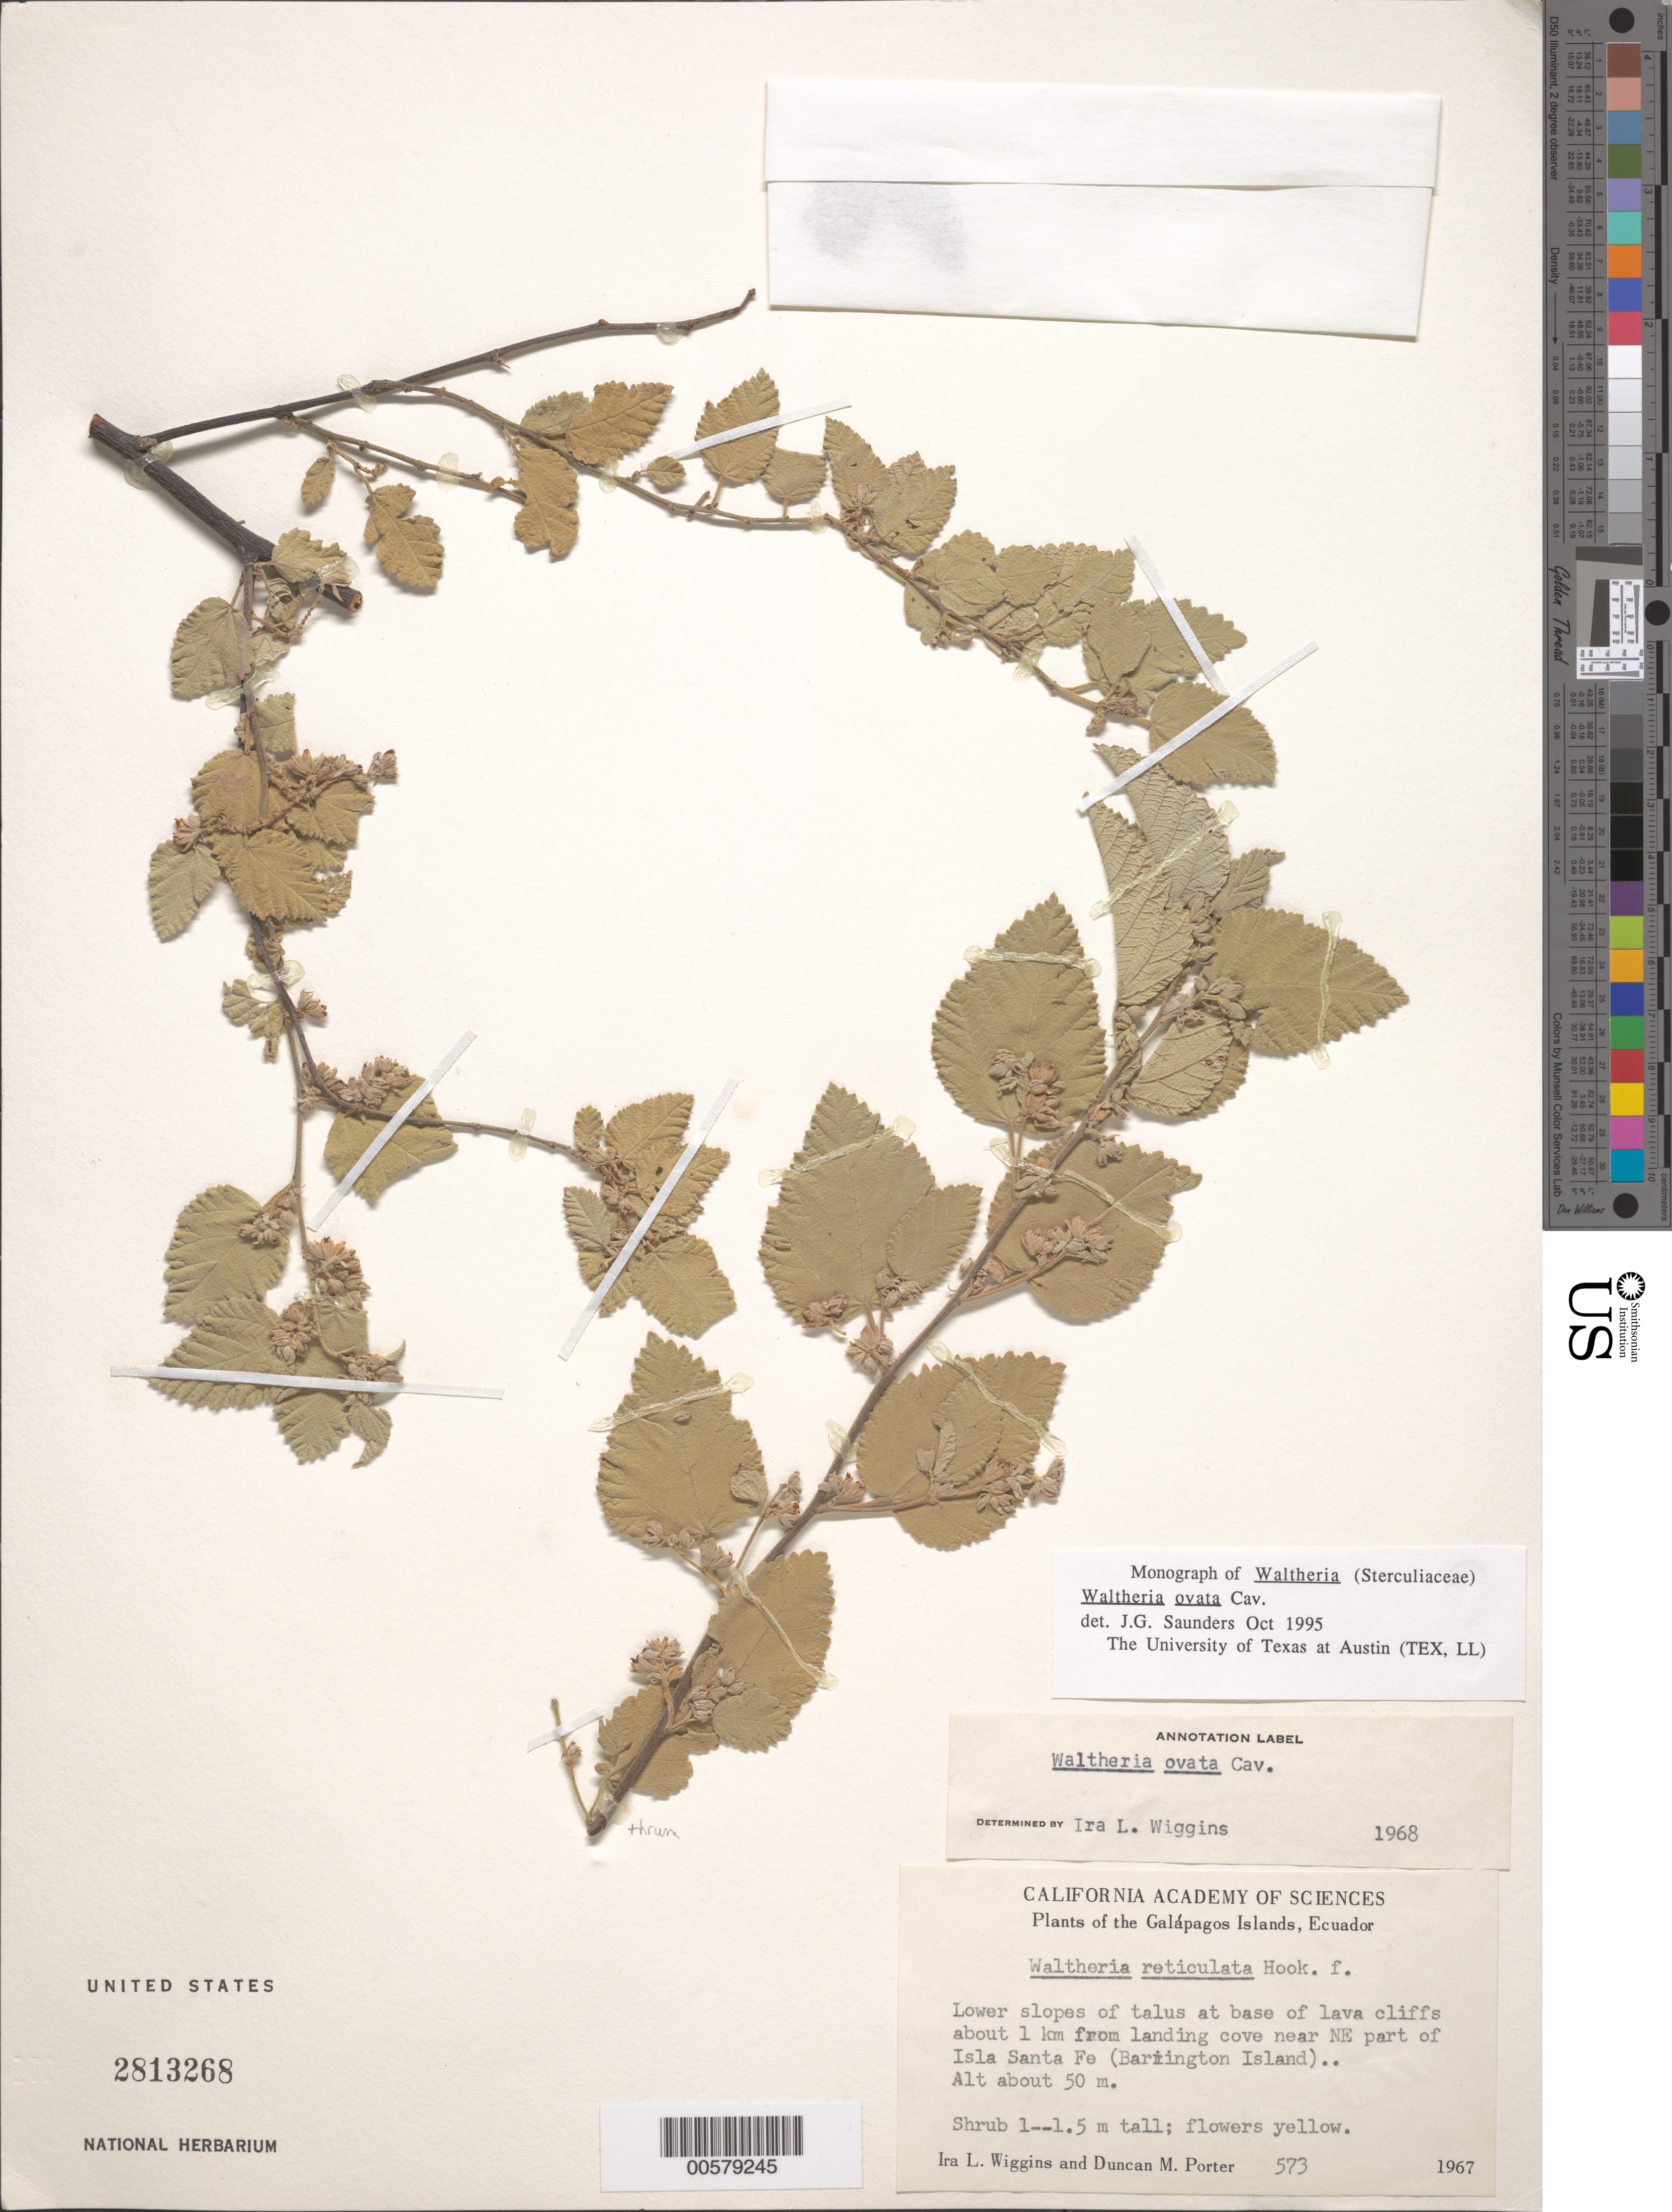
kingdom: Plantae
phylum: Tracheophyta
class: Magnoliopsida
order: Malvales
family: Malvaceae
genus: Waltheria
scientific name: Waltheria ovata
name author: Cav.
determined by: Saunders, J. G.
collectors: I. L. Wiggins & D. M. Porter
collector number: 573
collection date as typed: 1967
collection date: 1967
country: Ecuador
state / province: Colón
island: Santa Fe [Barrington]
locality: About 1 km from landing cove near NE part of island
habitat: Lower slopes of talus at base of lava cliffs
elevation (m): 50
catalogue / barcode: US 2813268